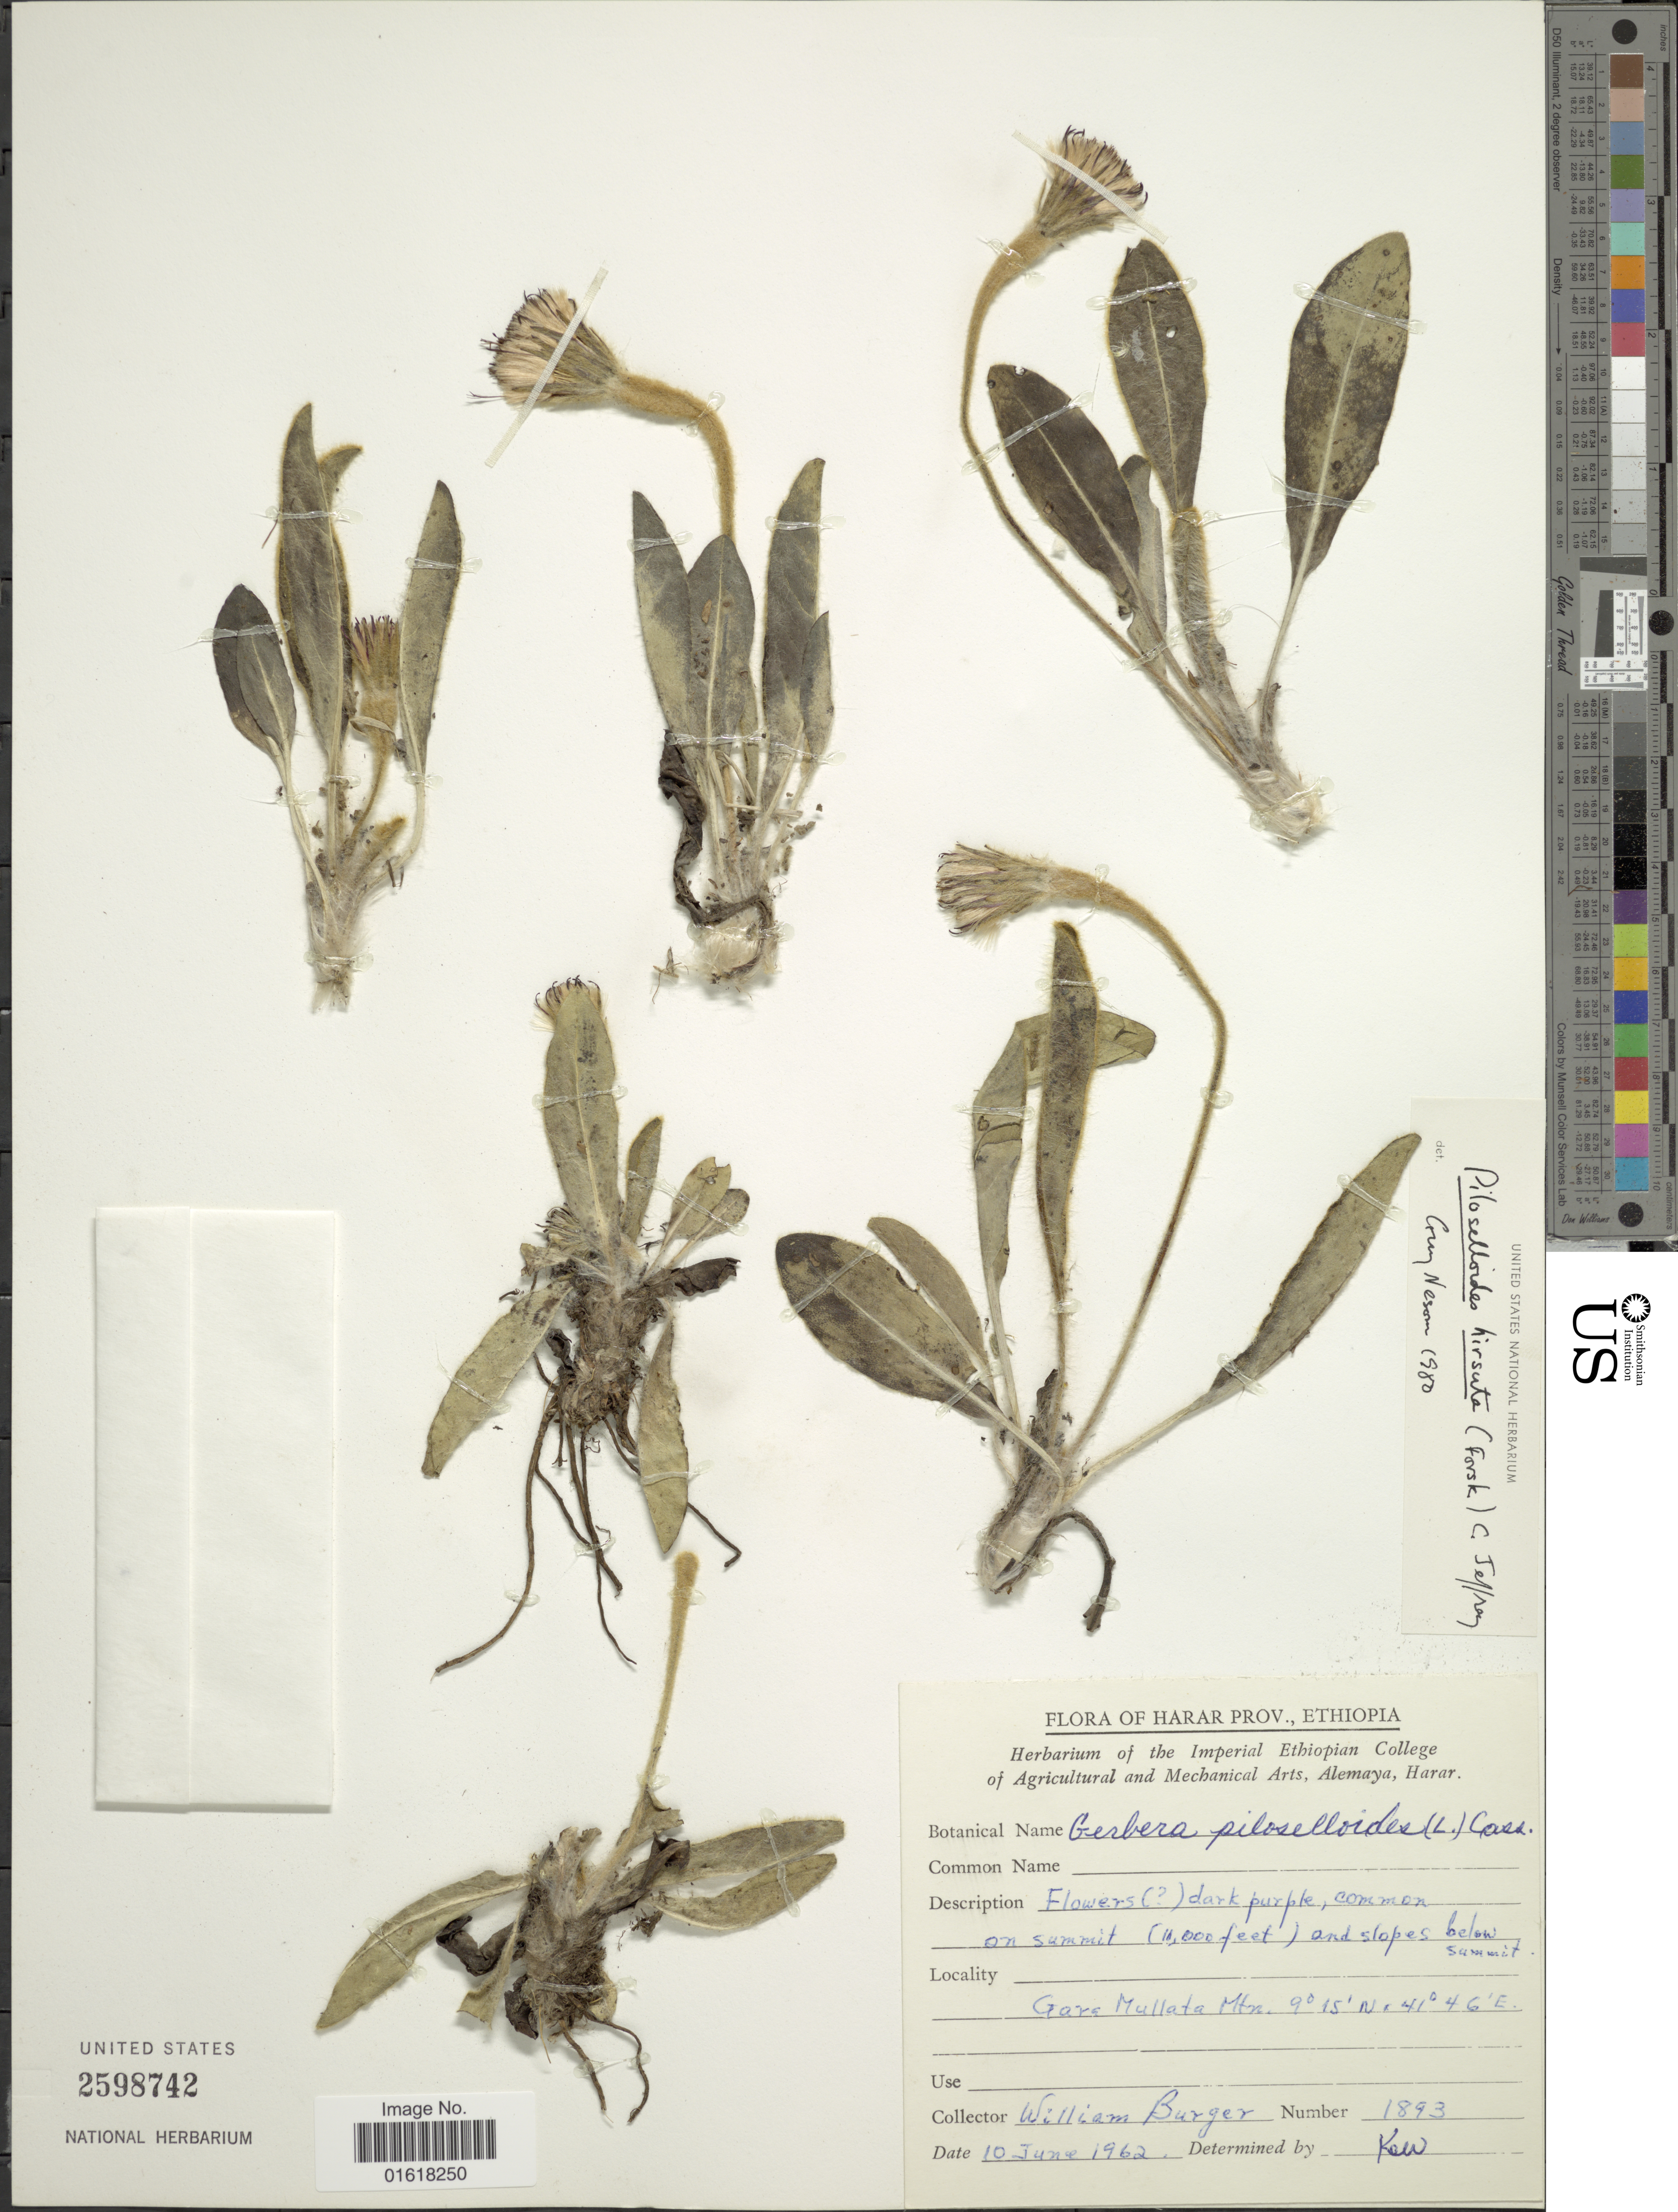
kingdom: Plantae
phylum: Tracheophyta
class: Magnoliopsida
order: Asterales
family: Asteraceae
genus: Piloselloides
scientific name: Piloselloides hirsuta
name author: (Forssk.) C. Jeffrey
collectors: W. Burger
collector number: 1893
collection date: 1962-06-10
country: Ethiopia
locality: Harar Prov. On summit and slopes below summit. Gara Mullata Mtn. [interpreted]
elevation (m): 3353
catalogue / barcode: US 2598742